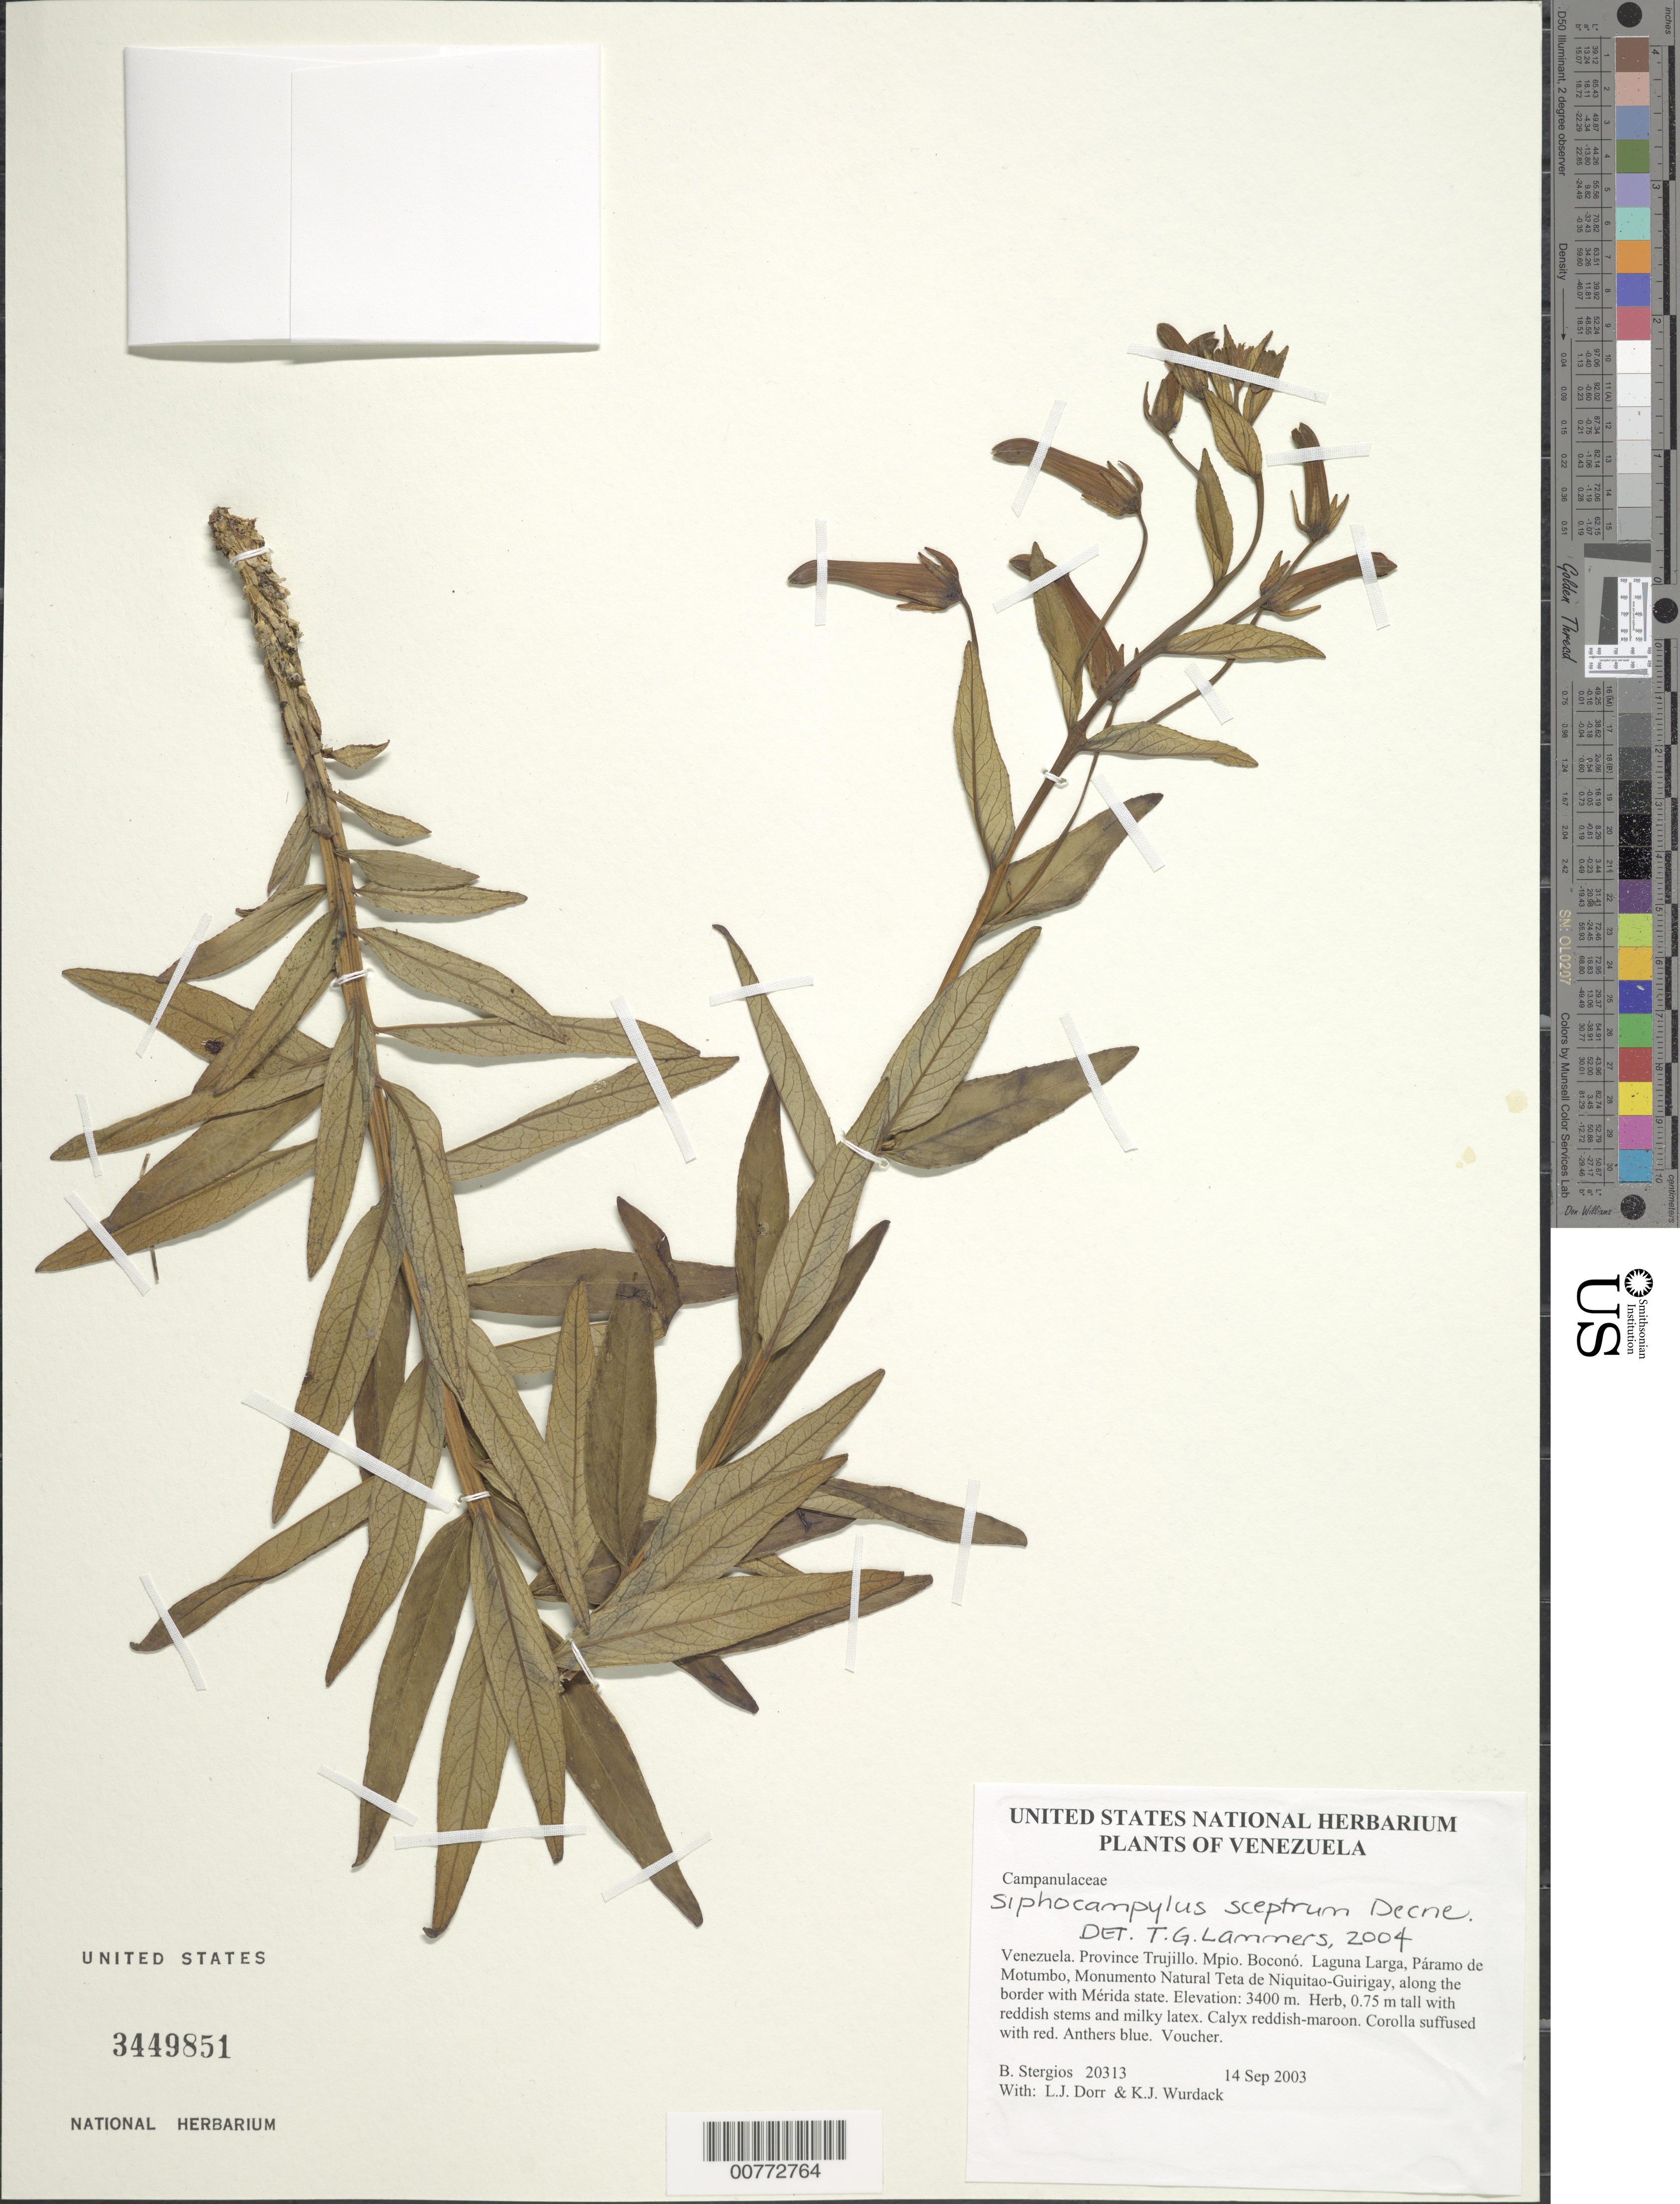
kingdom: Plantae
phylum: Tracheophyta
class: Magnoliopsida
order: Asterales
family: Campanulaceae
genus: Siphocampylus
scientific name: Siphocampylus sceptrum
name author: Decne. ex B.L. Linden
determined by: Lammers, T. G.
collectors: B. G. Stergios, L. J. Dorr & K. Wurdack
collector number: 20313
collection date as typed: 14 Sep 2003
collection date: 2003-09-14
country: Venezuela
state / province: Trujillo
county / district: Boconó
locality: Laguna Larga, Páramo de Motumbo, Monumento Natural Teta de Niquitao-Guirigay, along the border with Mérida state.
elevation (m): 3400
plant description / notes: MO, NY, OSH, PORT, US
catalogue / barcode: US 3449851